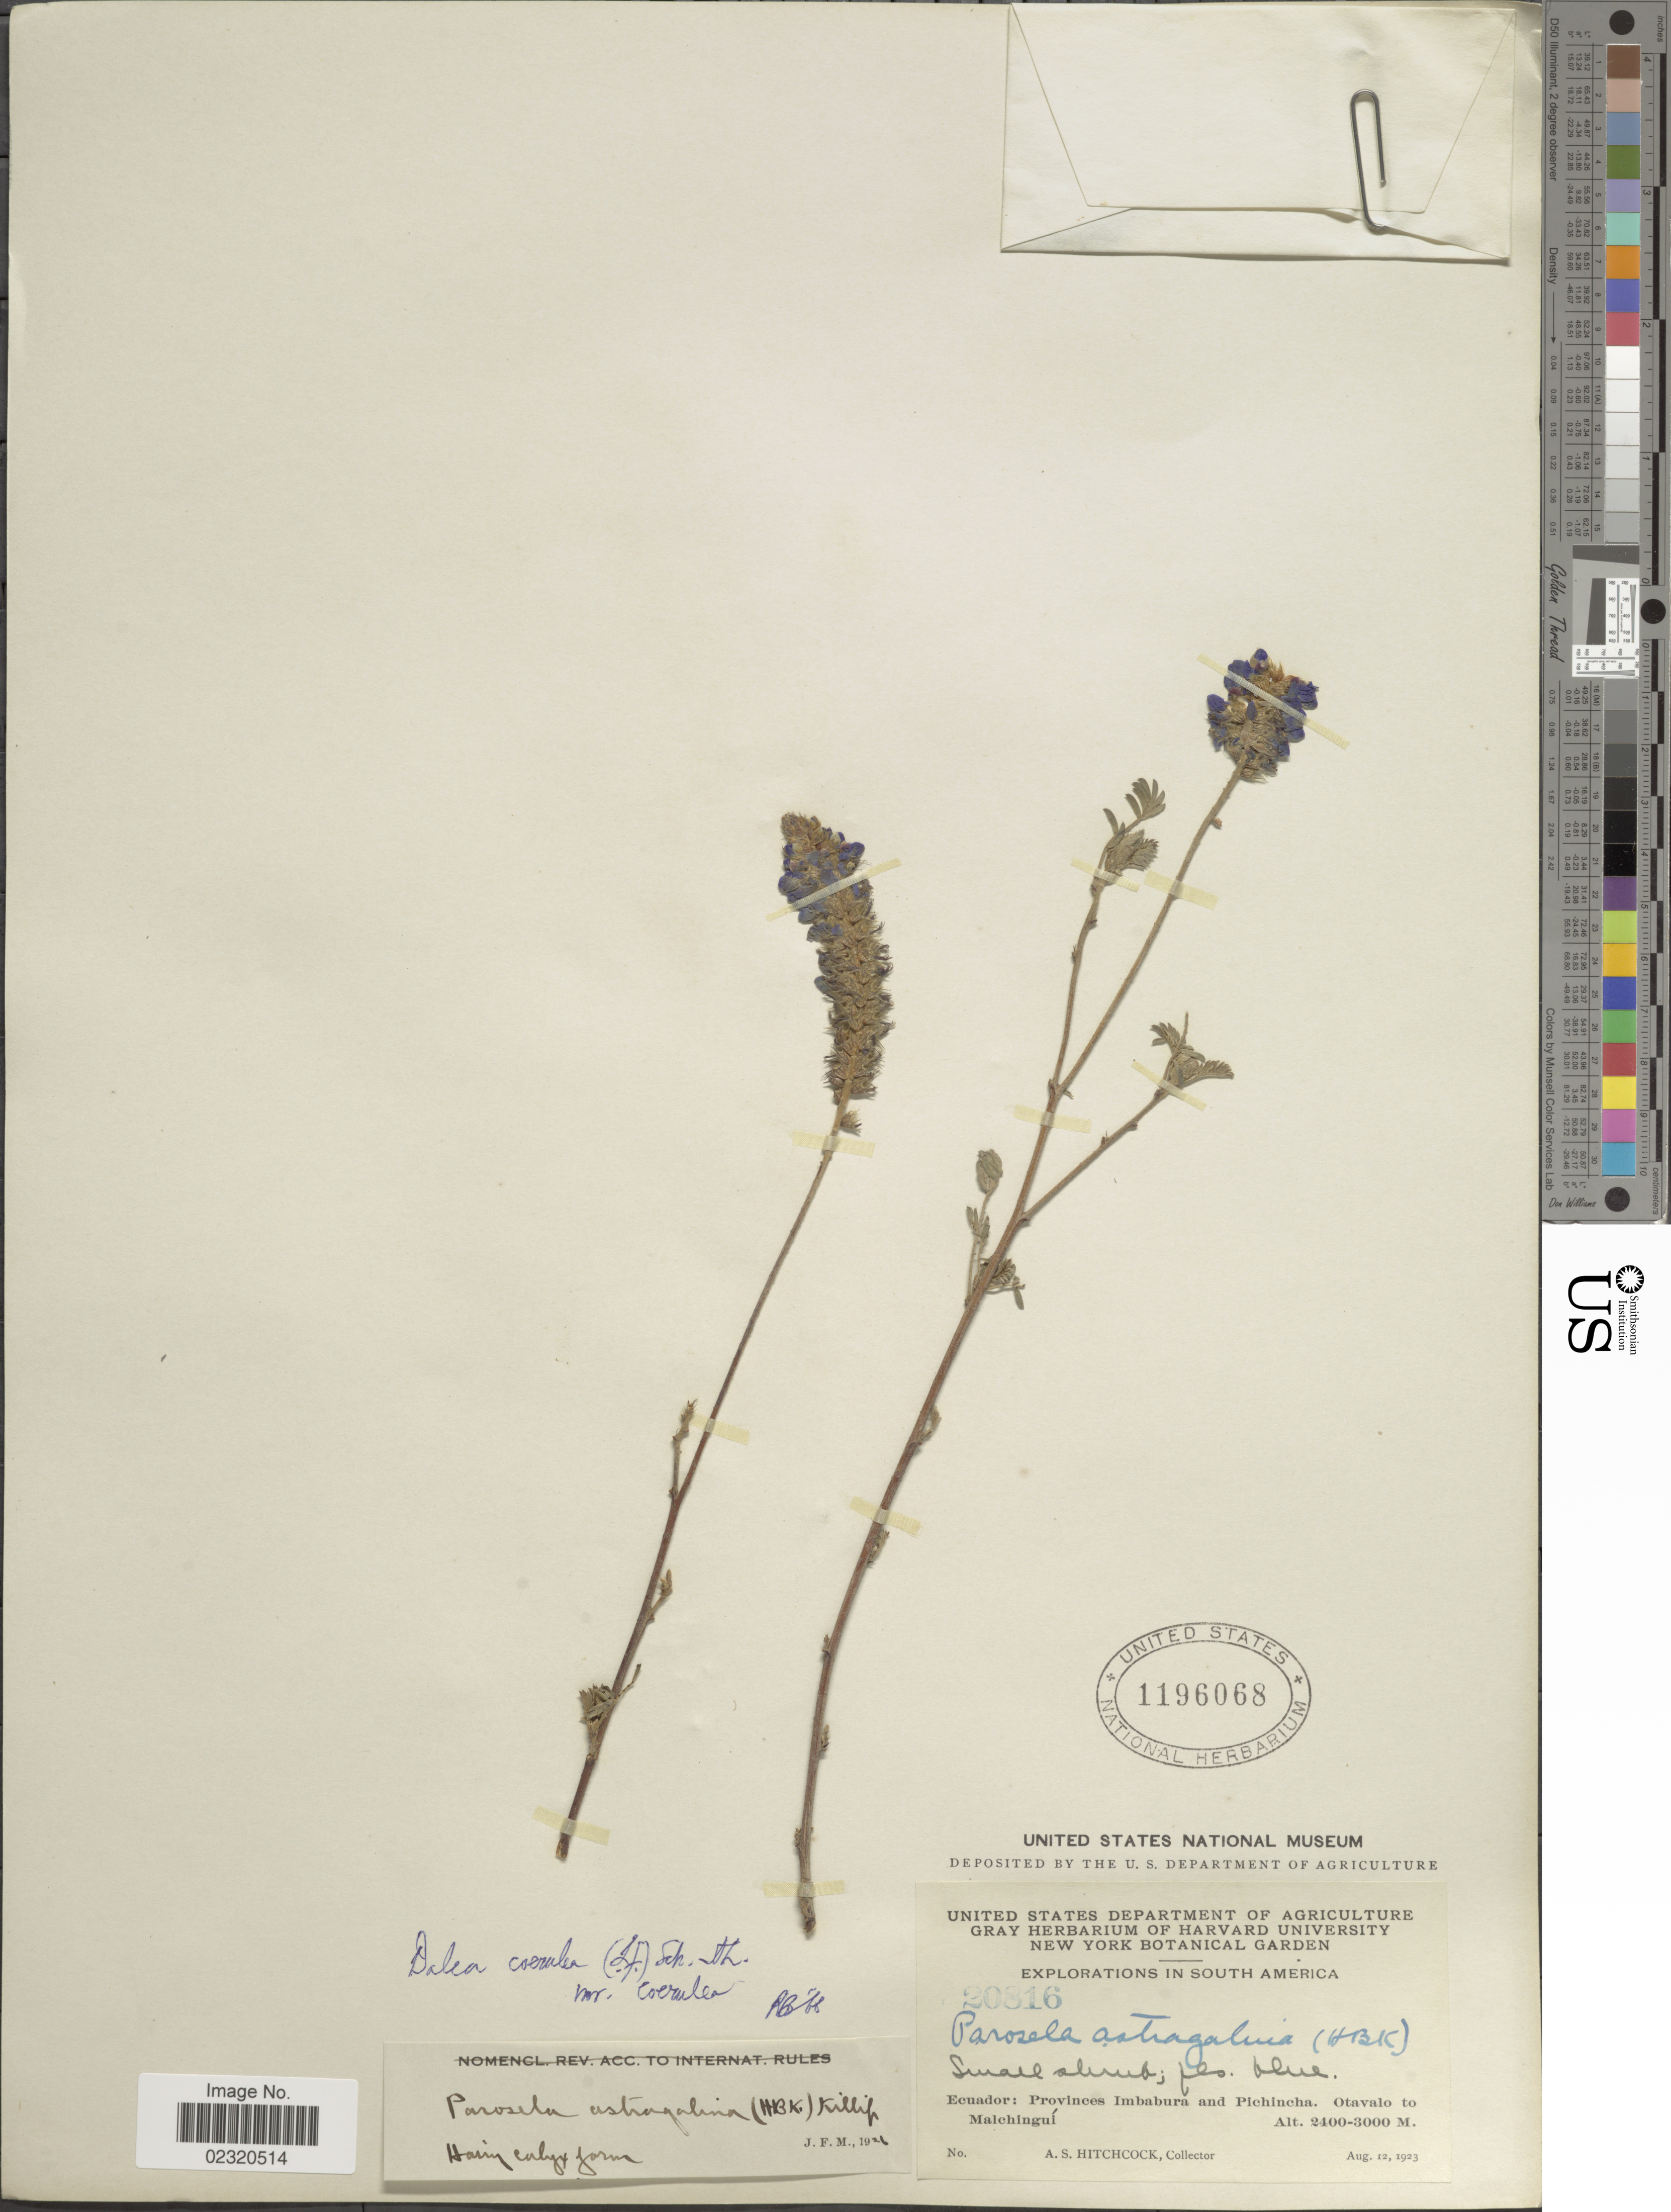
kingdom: Plantae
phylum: Tracheophyta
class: Magnoliopsida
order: Fabales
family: Fabaceae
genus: Dalea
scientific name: Dalea coerulea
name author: (L. f.) Schinz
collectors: A. S. Hitchcock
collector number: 20816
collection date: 1923-08-12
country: Ecuador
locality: Provinces Imbabura and Pichincha, Otavalo to Malchingui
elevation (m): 2400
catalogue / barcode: US 1196068